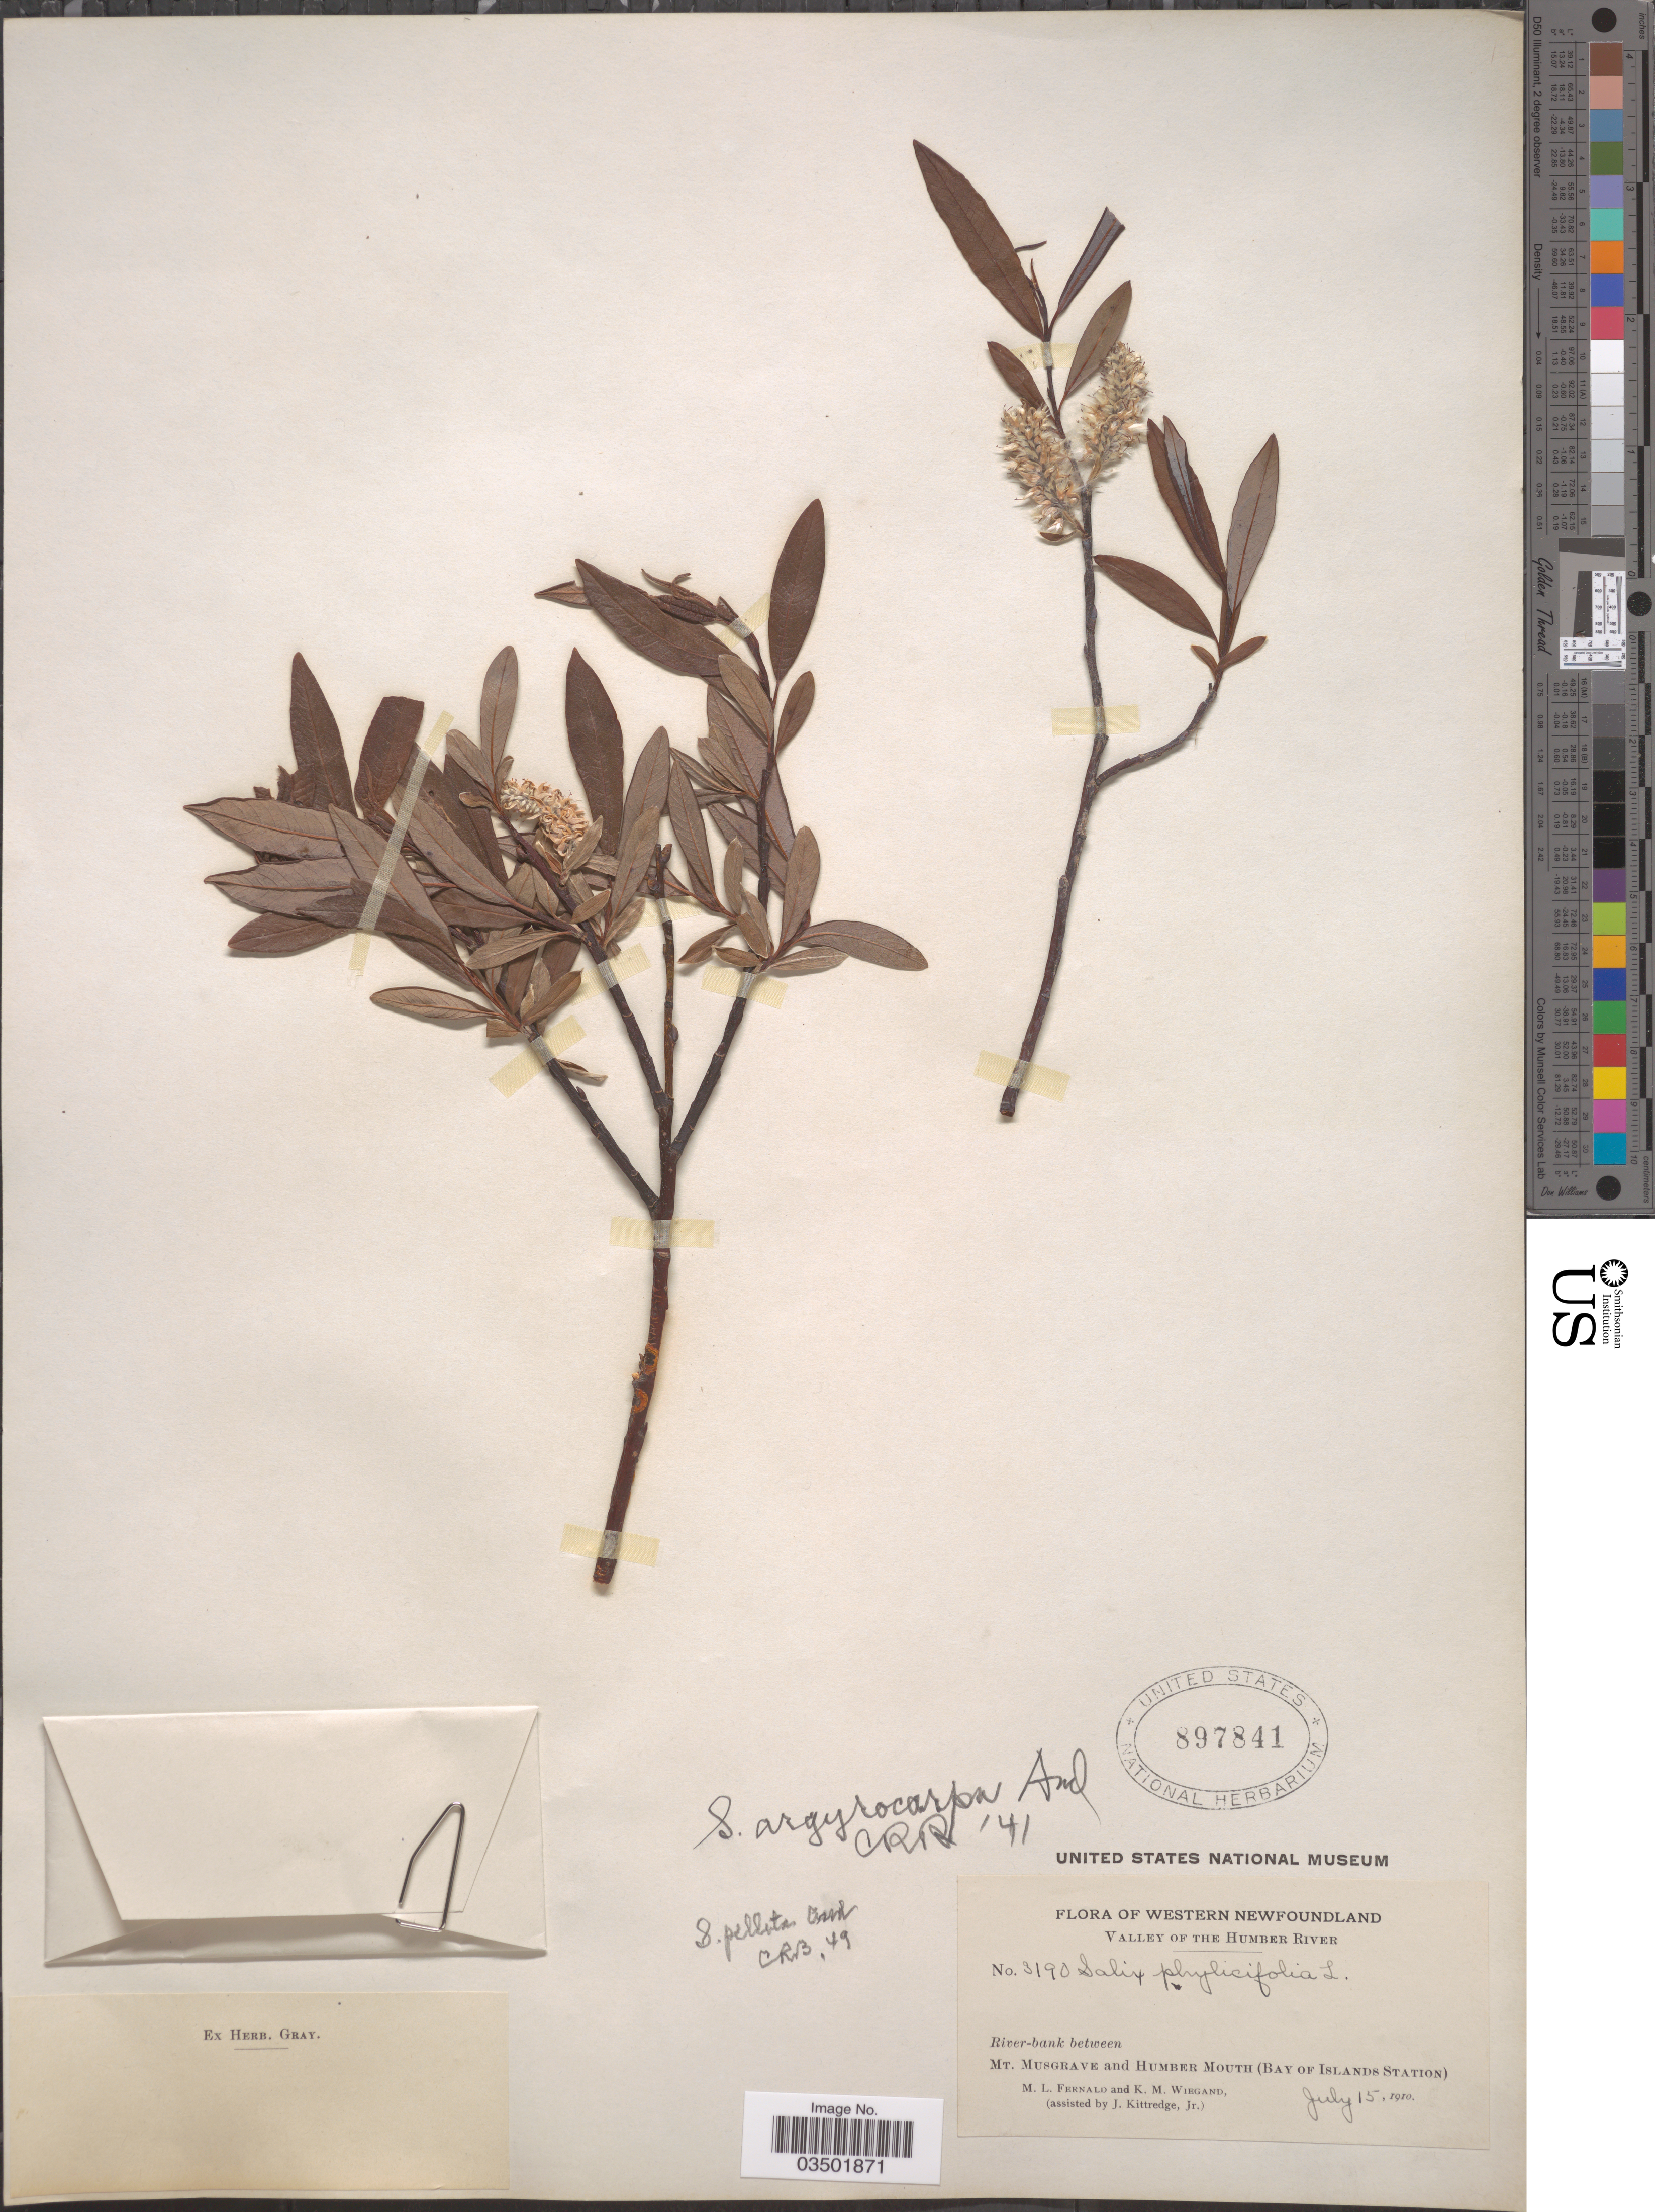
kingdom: Plantae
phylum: Tracheophyta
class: Magnoliopsida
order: Malpighiales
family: Salicaceae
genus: Salix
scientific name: Salix pellita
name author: (Andersson) Bebb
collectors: M. L. Fernald, K. M. Wiegand & J. Kittredge Jr.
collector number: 3190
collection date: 1910-07-15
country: Canada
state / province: Newfoundland and Labrador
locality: Western Newfoundland. Valley of The Humber River. River-bank between Mt. Musgrave and Humber Mouth (Bay of Islands Station).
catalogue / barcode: US 897841